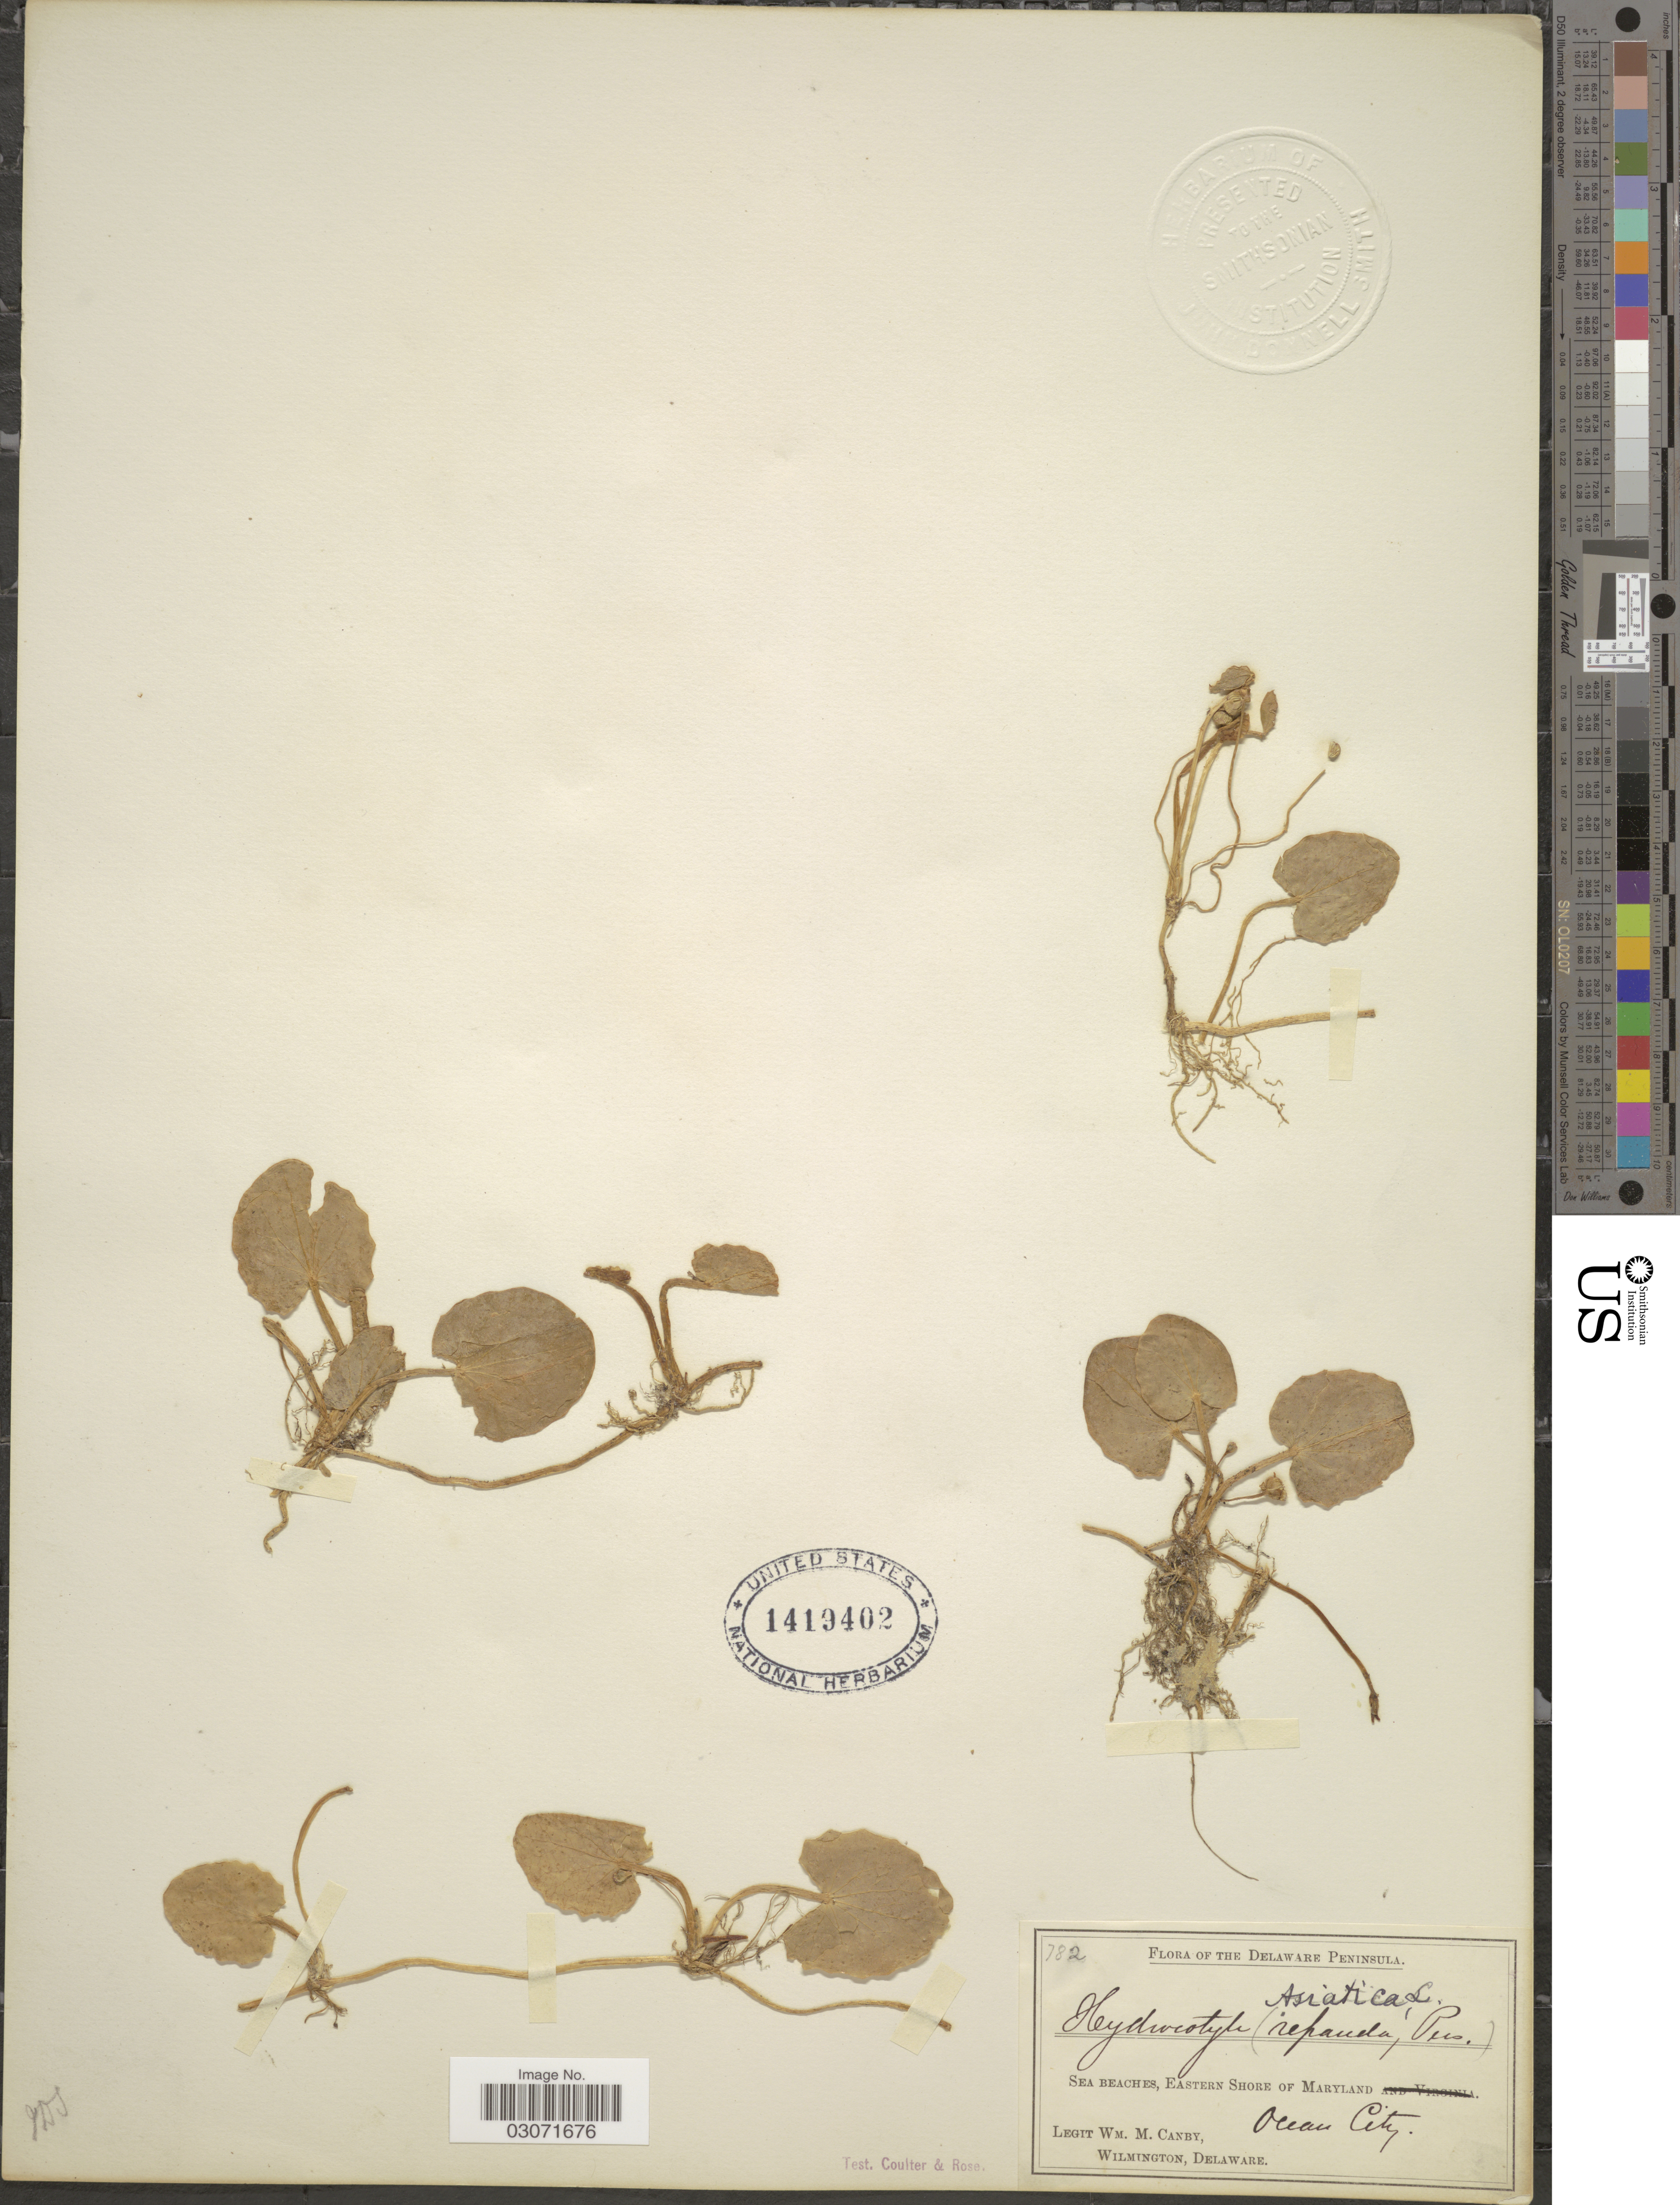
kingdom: Plantae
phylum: Tracheophyta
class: Magnoliopsida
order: Apiales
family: Apiaceae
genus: Centella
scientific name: Centella asiatica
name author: (L.) Urb.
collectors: W. M. Canby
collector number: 782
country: United States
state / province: Maryland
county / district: Worcester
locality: Delaware Peninsula. Sea beaches, Eastern shore of Maryland. Ocean City.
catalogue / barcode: US 1419402